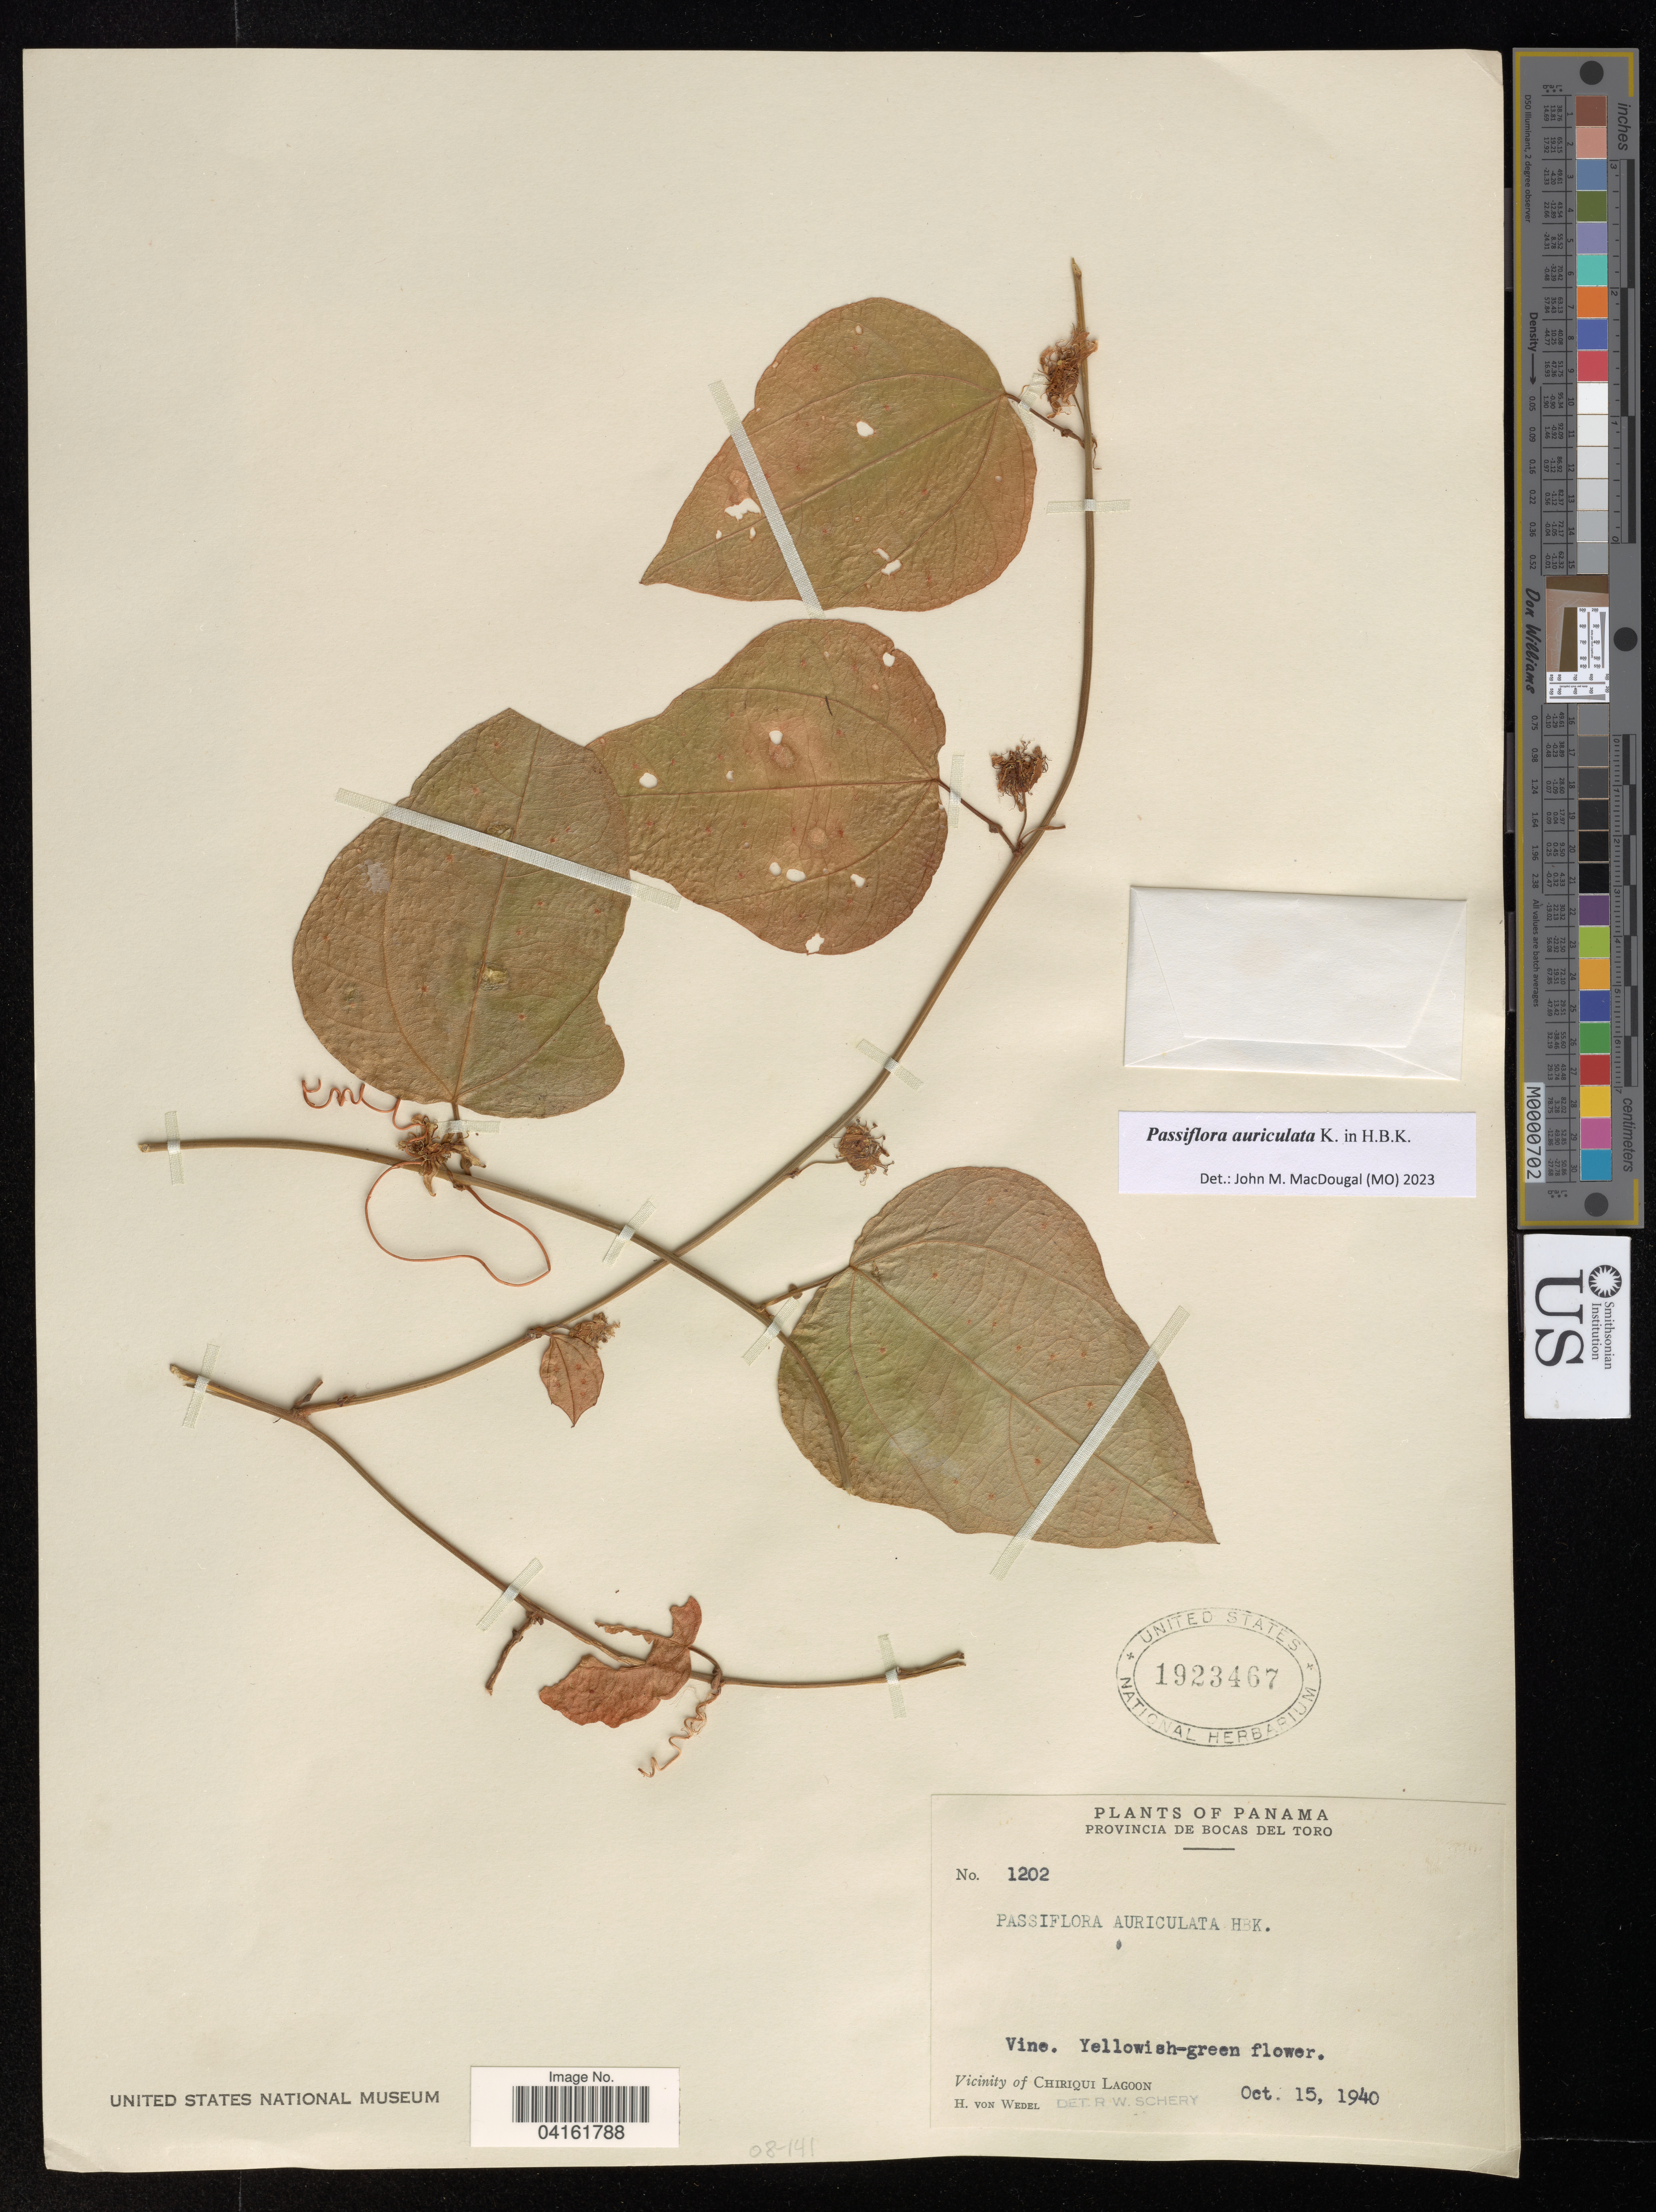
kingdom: Plantae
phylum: Tracheophyta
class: Magnoliopsida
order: Malpighiales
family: Passifloraceae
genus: Passiflora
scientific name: Passiflora auriculata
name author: Kunth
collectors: H. von Wedel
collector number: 1202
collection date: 1940-10-15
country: Panama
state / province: Chiriqui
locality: Provincia de Bocas del Toro. Vicinity of Chiriqui Lagoon.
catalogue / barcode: US 1923467